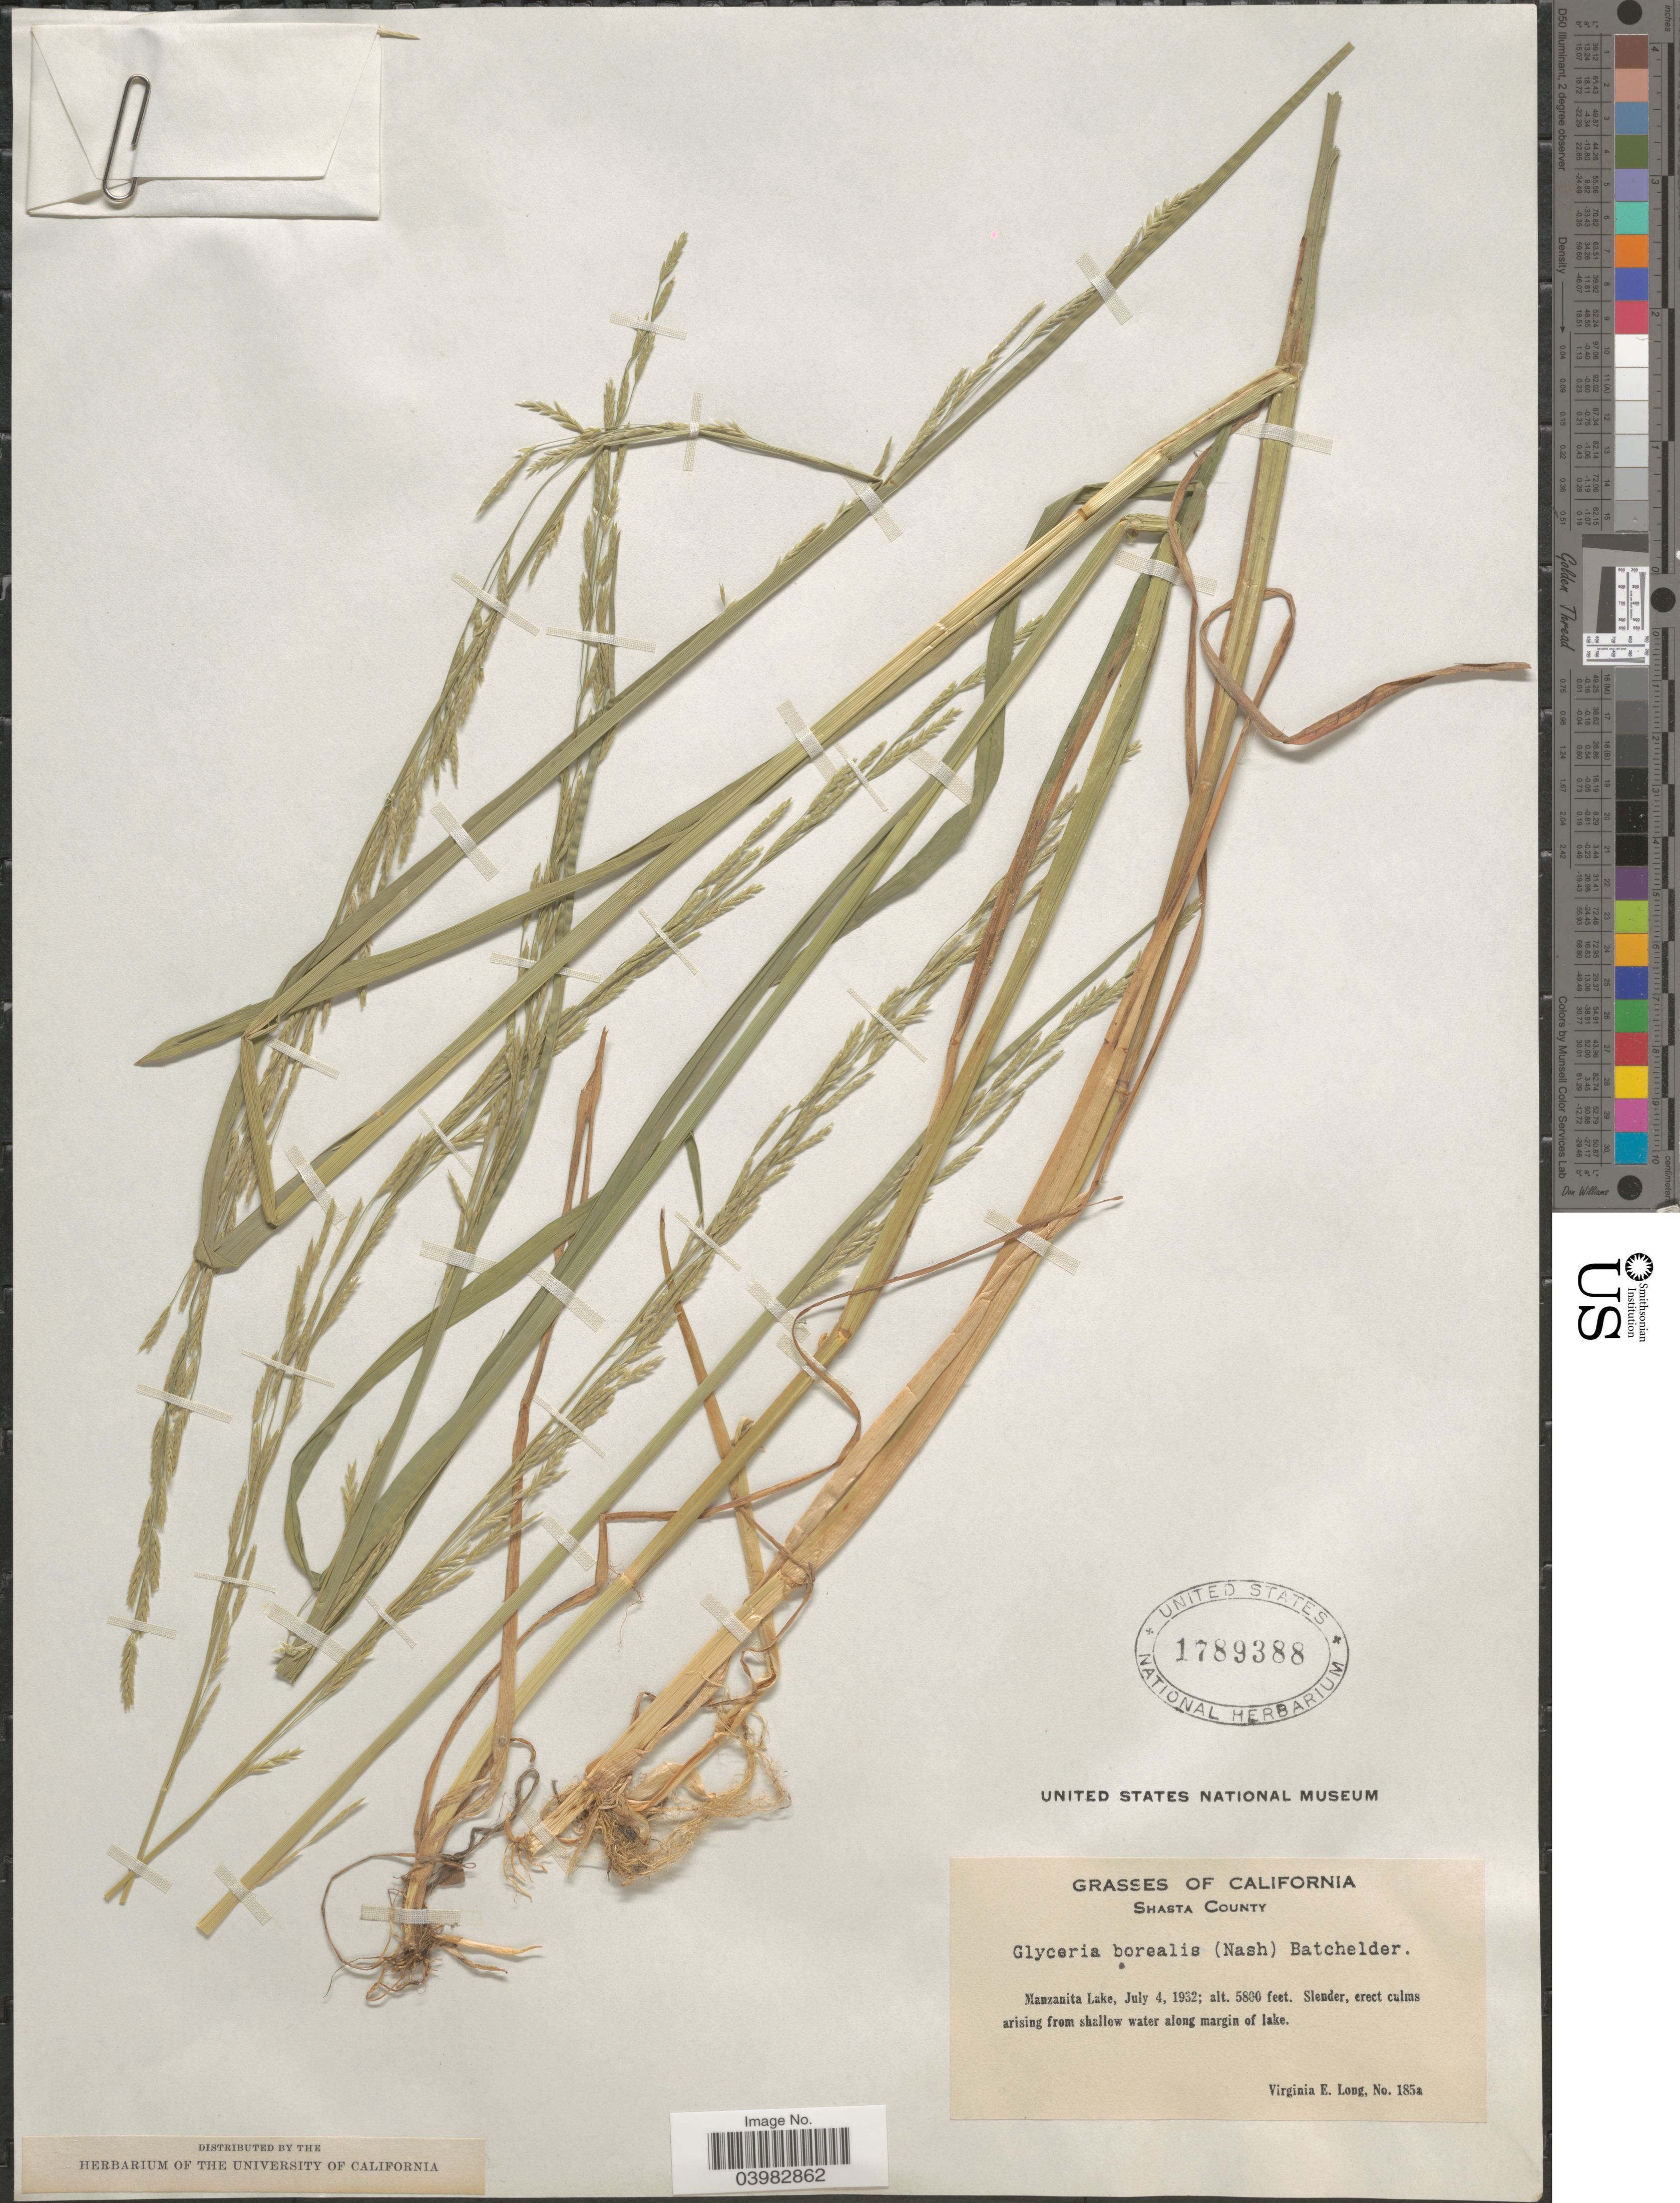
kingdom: Plantae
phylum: Tracheophyta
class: Liliopsida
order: Poales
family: Poaceae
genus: Glyceria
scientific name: Glyceria borealis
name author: (Nash) Batchelder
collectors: V. Long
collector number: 185a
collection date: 1932-07-04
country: United States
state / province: California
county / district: Shasta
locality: Shasta County. Manzanita Lake. Along margin of lake.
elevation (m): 1768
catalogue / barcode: US 1789388